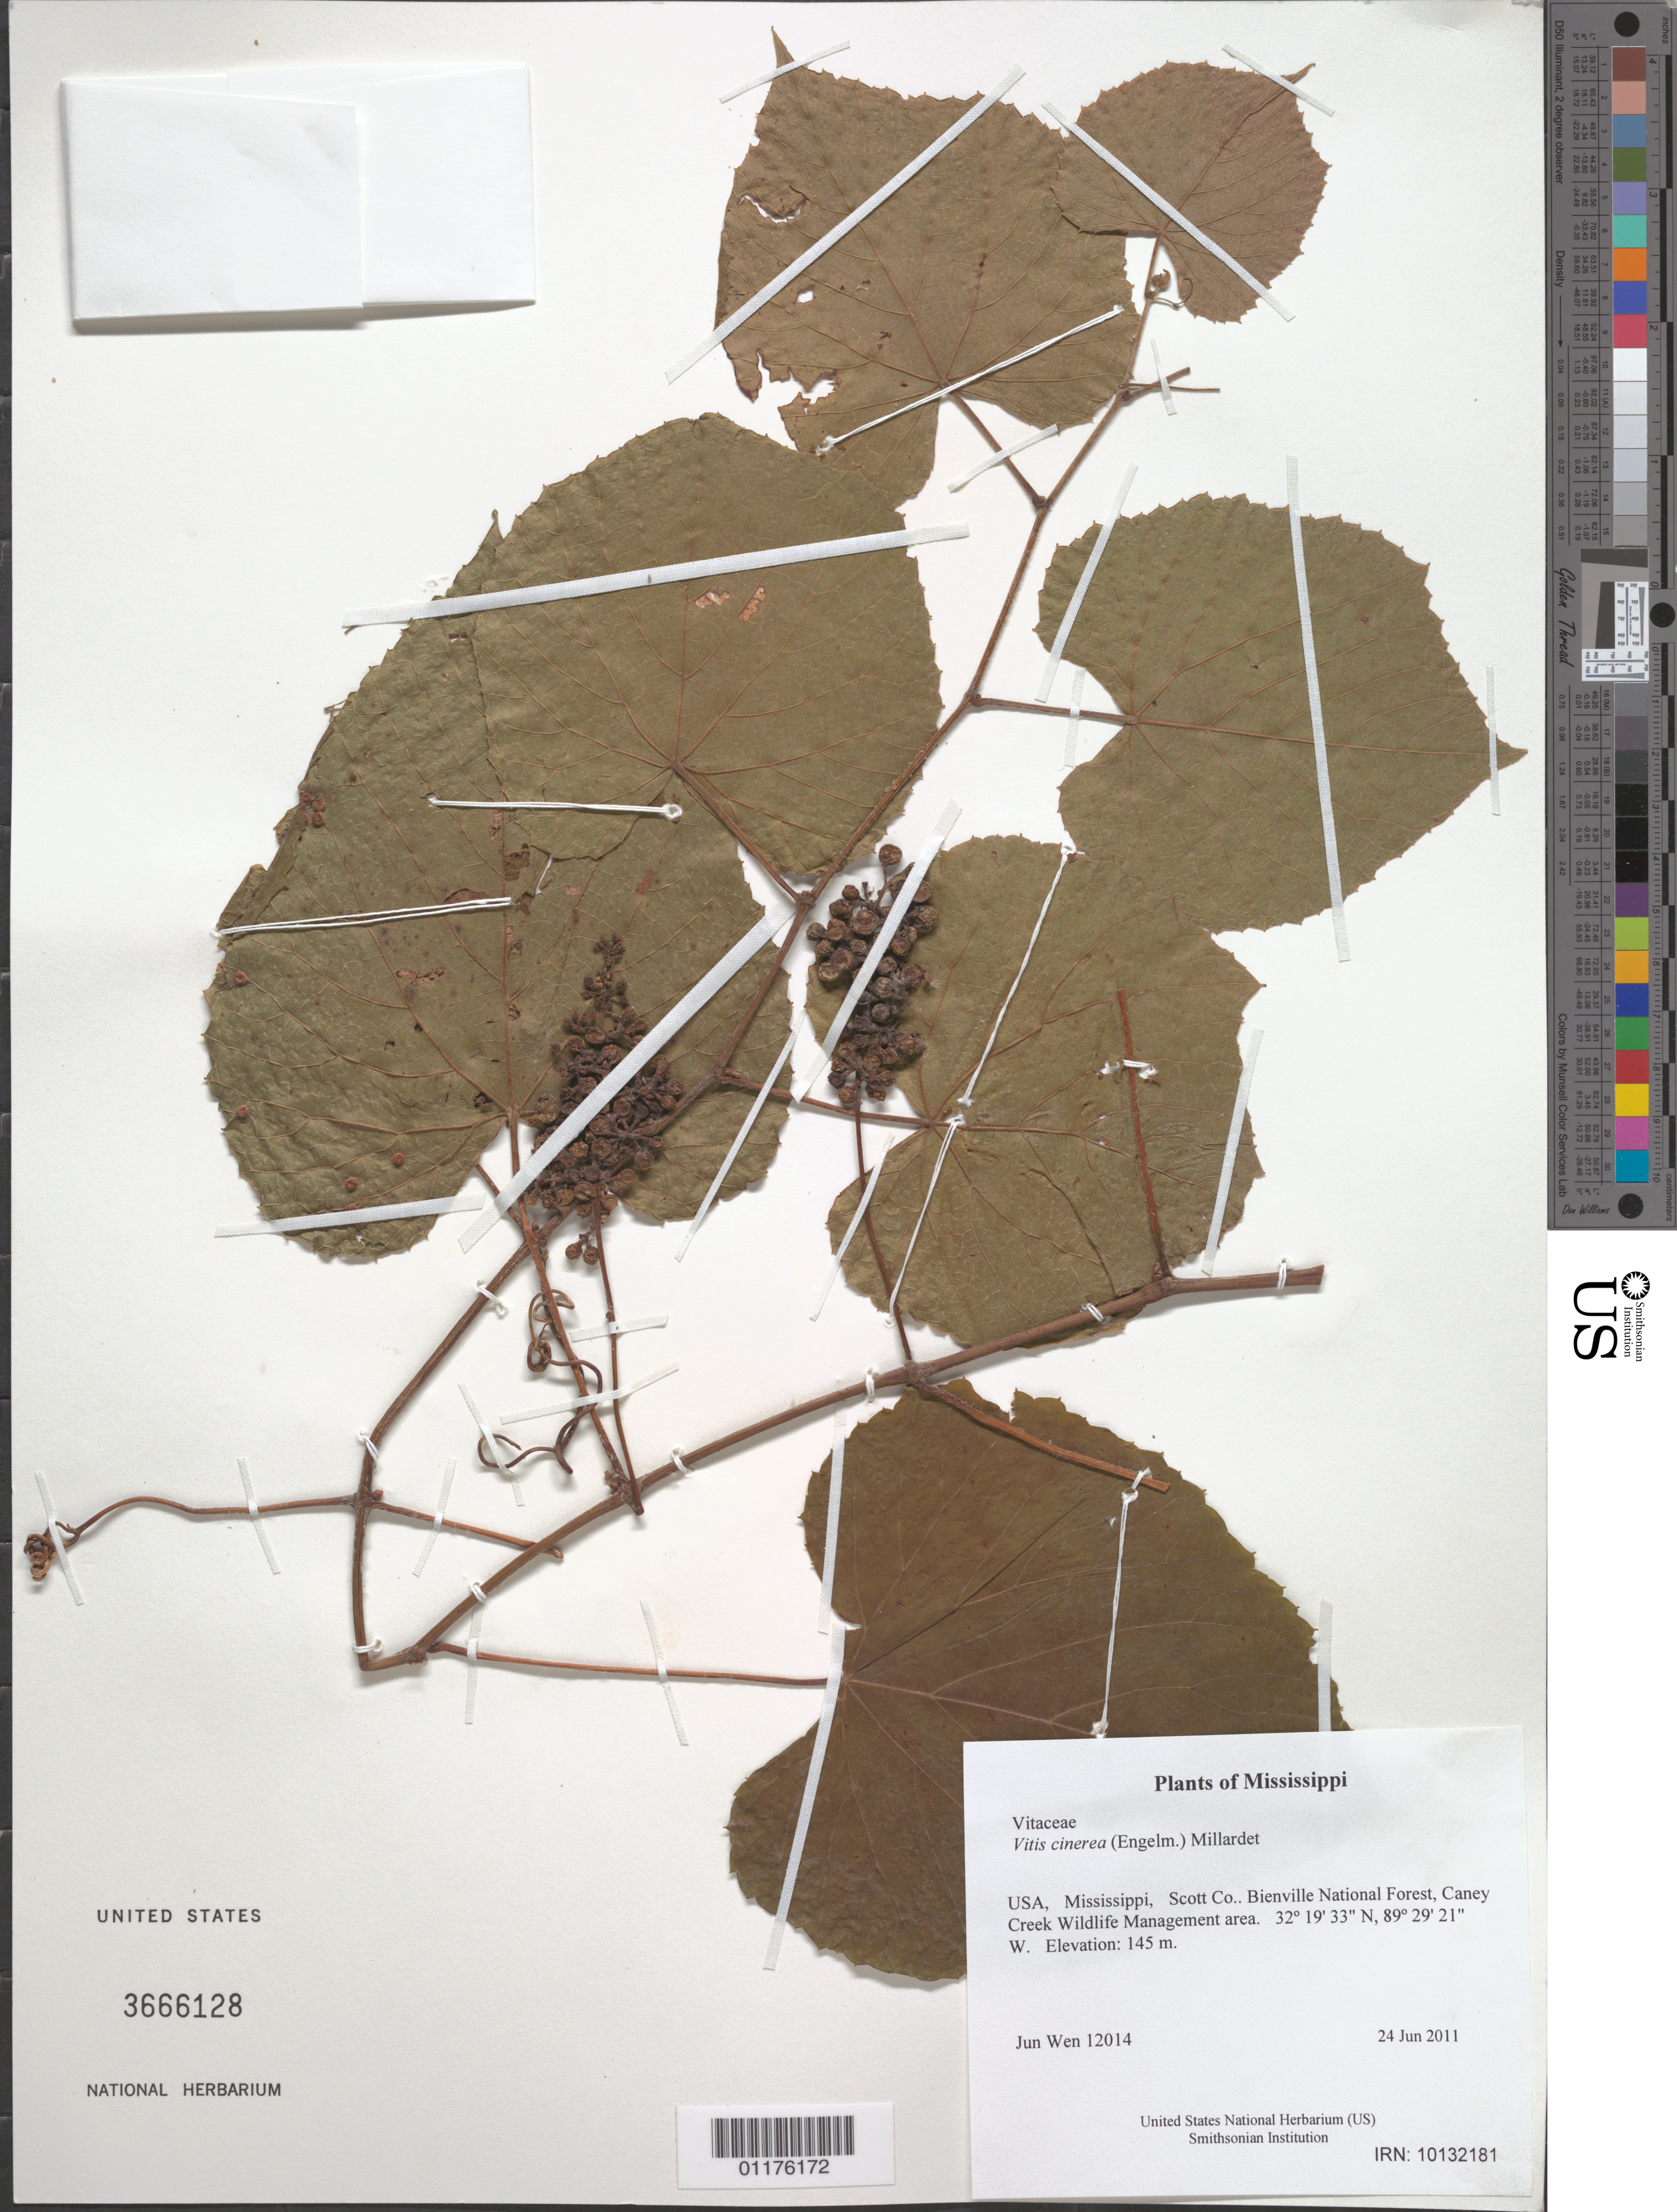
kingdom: Plantae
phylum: Tracheophyta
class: Magnoliopsida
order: Vitales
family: Vitaceae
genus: Vitis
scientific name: Vitis cinerea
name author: (Engelm.) Millardet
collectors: J. Wen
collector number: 12014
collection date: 2011-06-24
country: United States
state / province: Mississippi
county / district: Scott Co.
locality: Bienville National Forest, Caney Creek Wildlife Management area.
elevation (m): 145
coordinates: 32 19.545 N, 89 29.344 W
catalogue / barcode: US 3666128